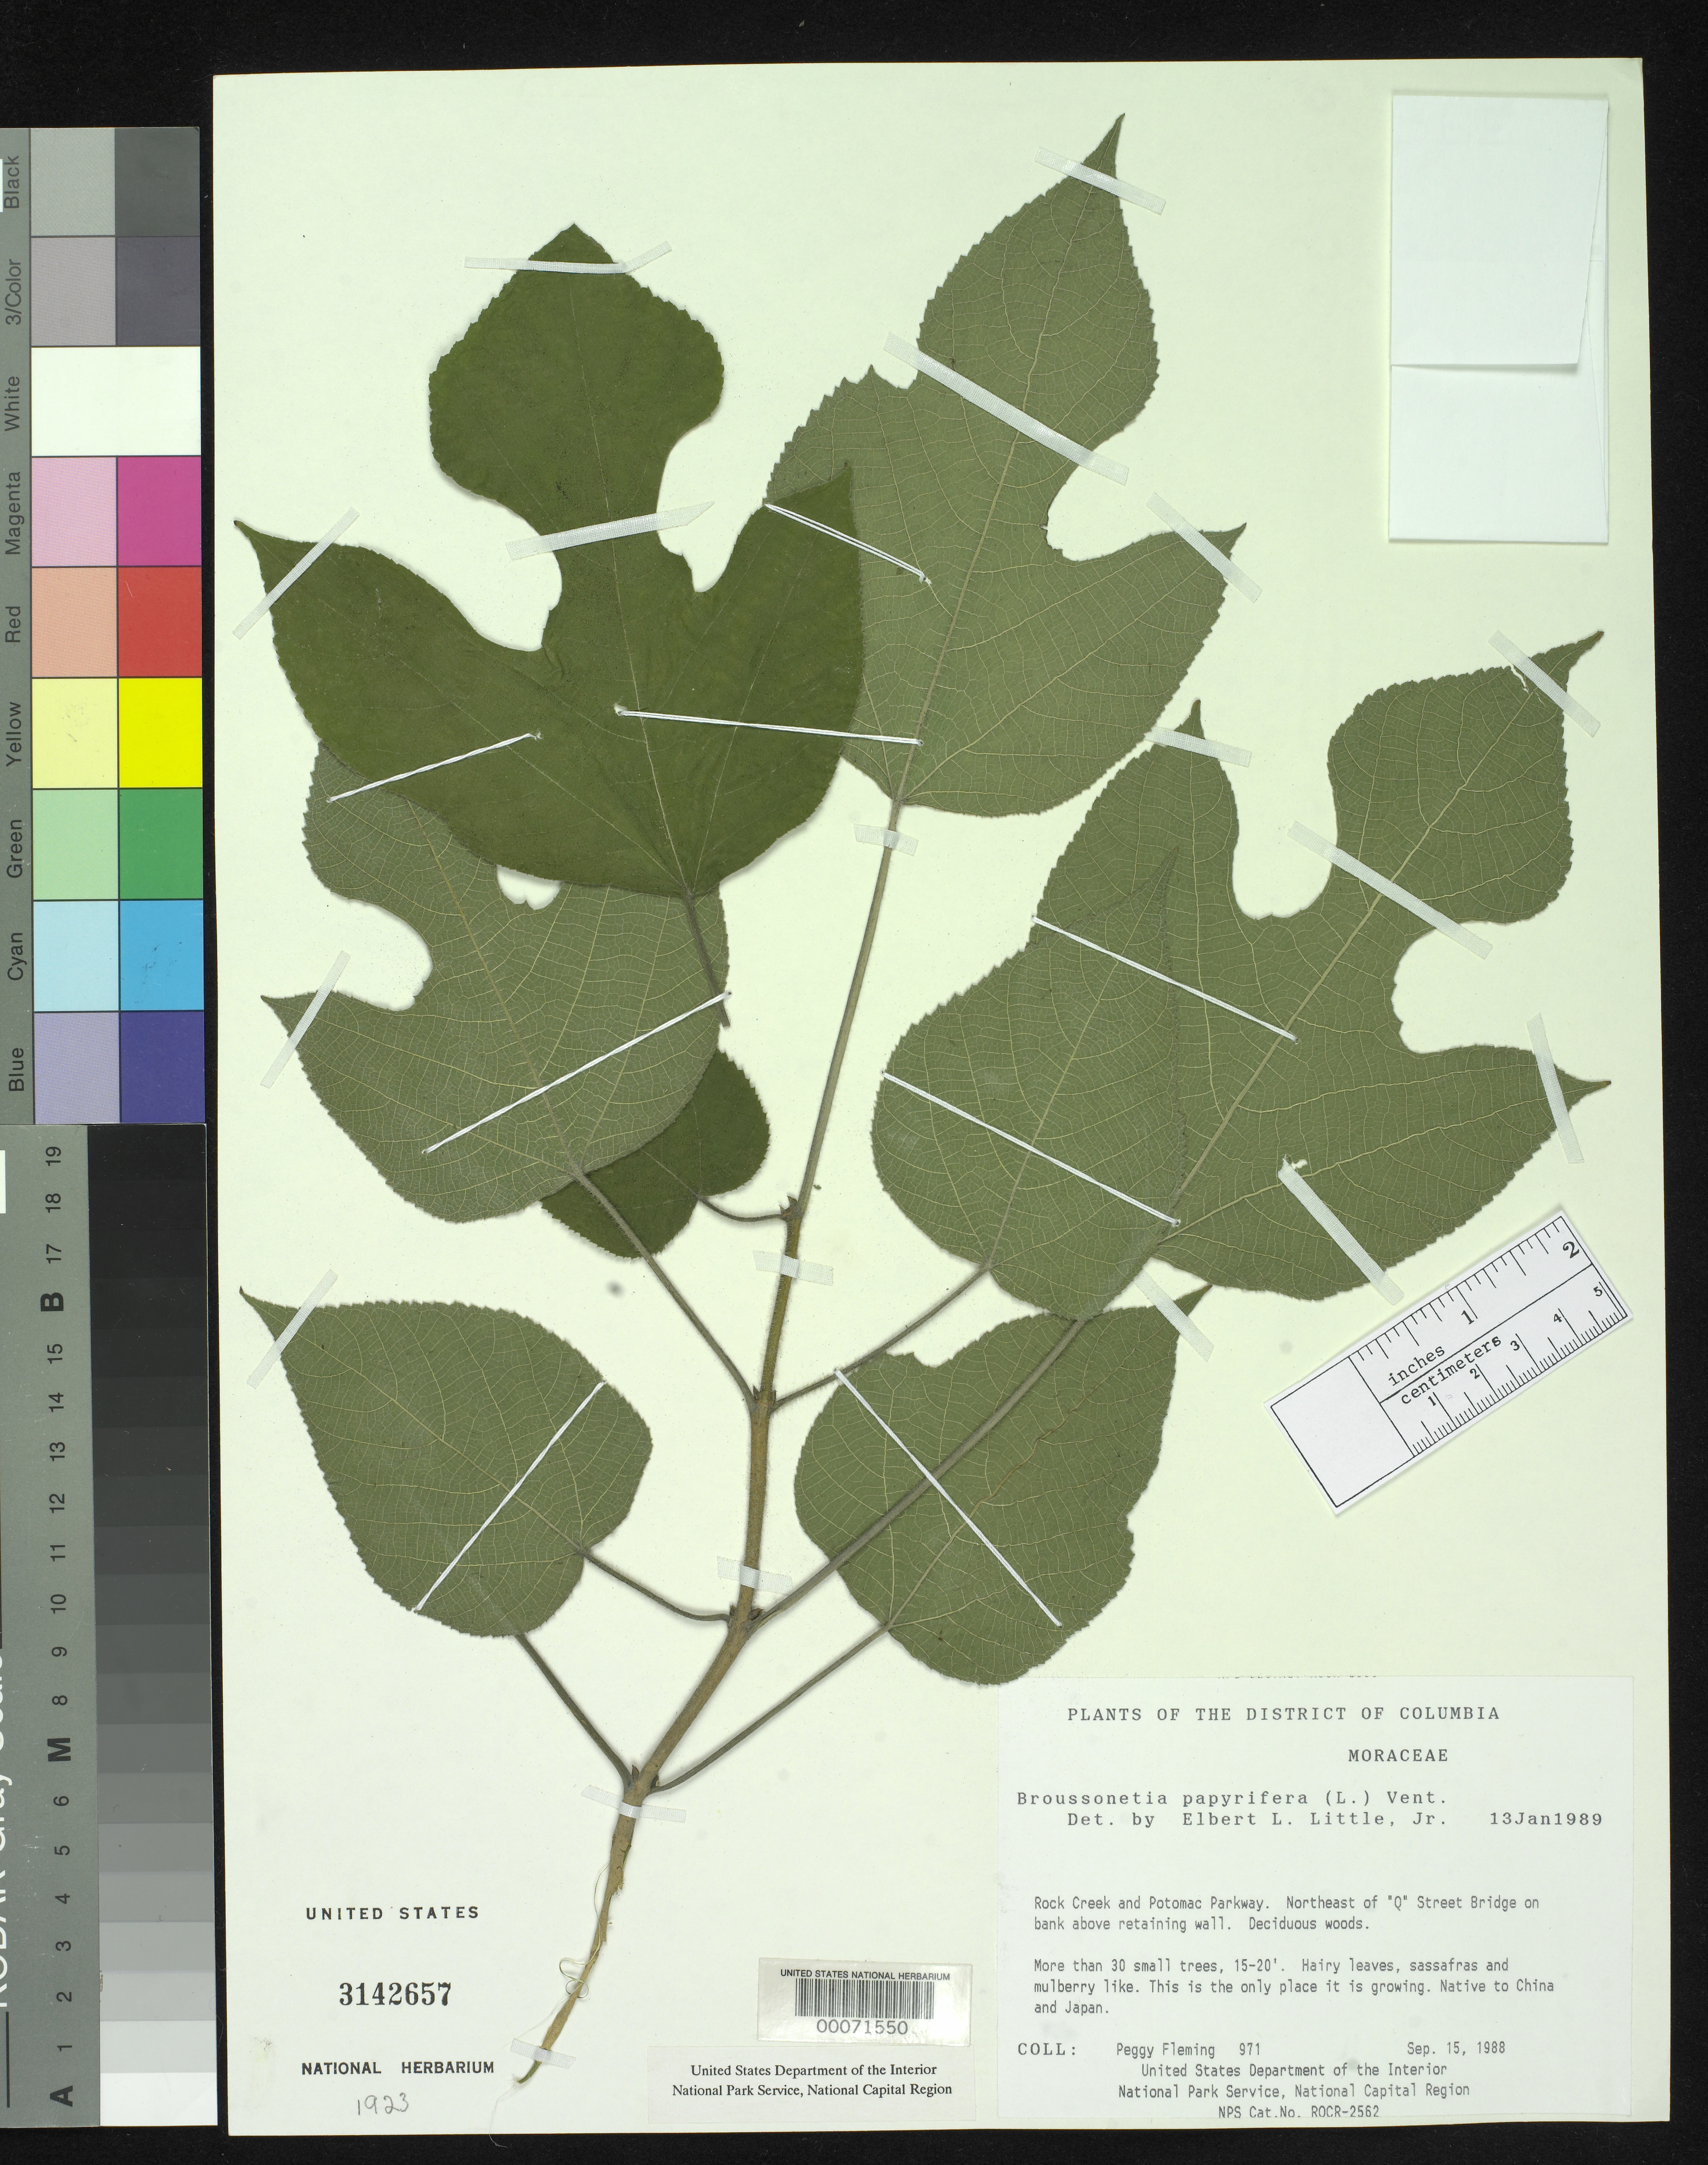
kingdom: Plantae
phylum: Tracheophyta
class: Magnoliopsida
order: Rosales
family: Moraceae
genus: Broussonetia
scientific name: Broussonetia papyrifera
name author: (L.) L'Hér. ex Vent.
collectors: P. Fleming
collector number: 971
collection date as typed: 15 Sep 1988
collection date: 1988-09-15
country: United States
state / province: District of Columbia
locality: Rock Creek and Potomac Parkway, NE of Q Street Bridge Rock Creek Park and vicinity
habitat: Deciduous woods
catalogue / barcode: US 3142657